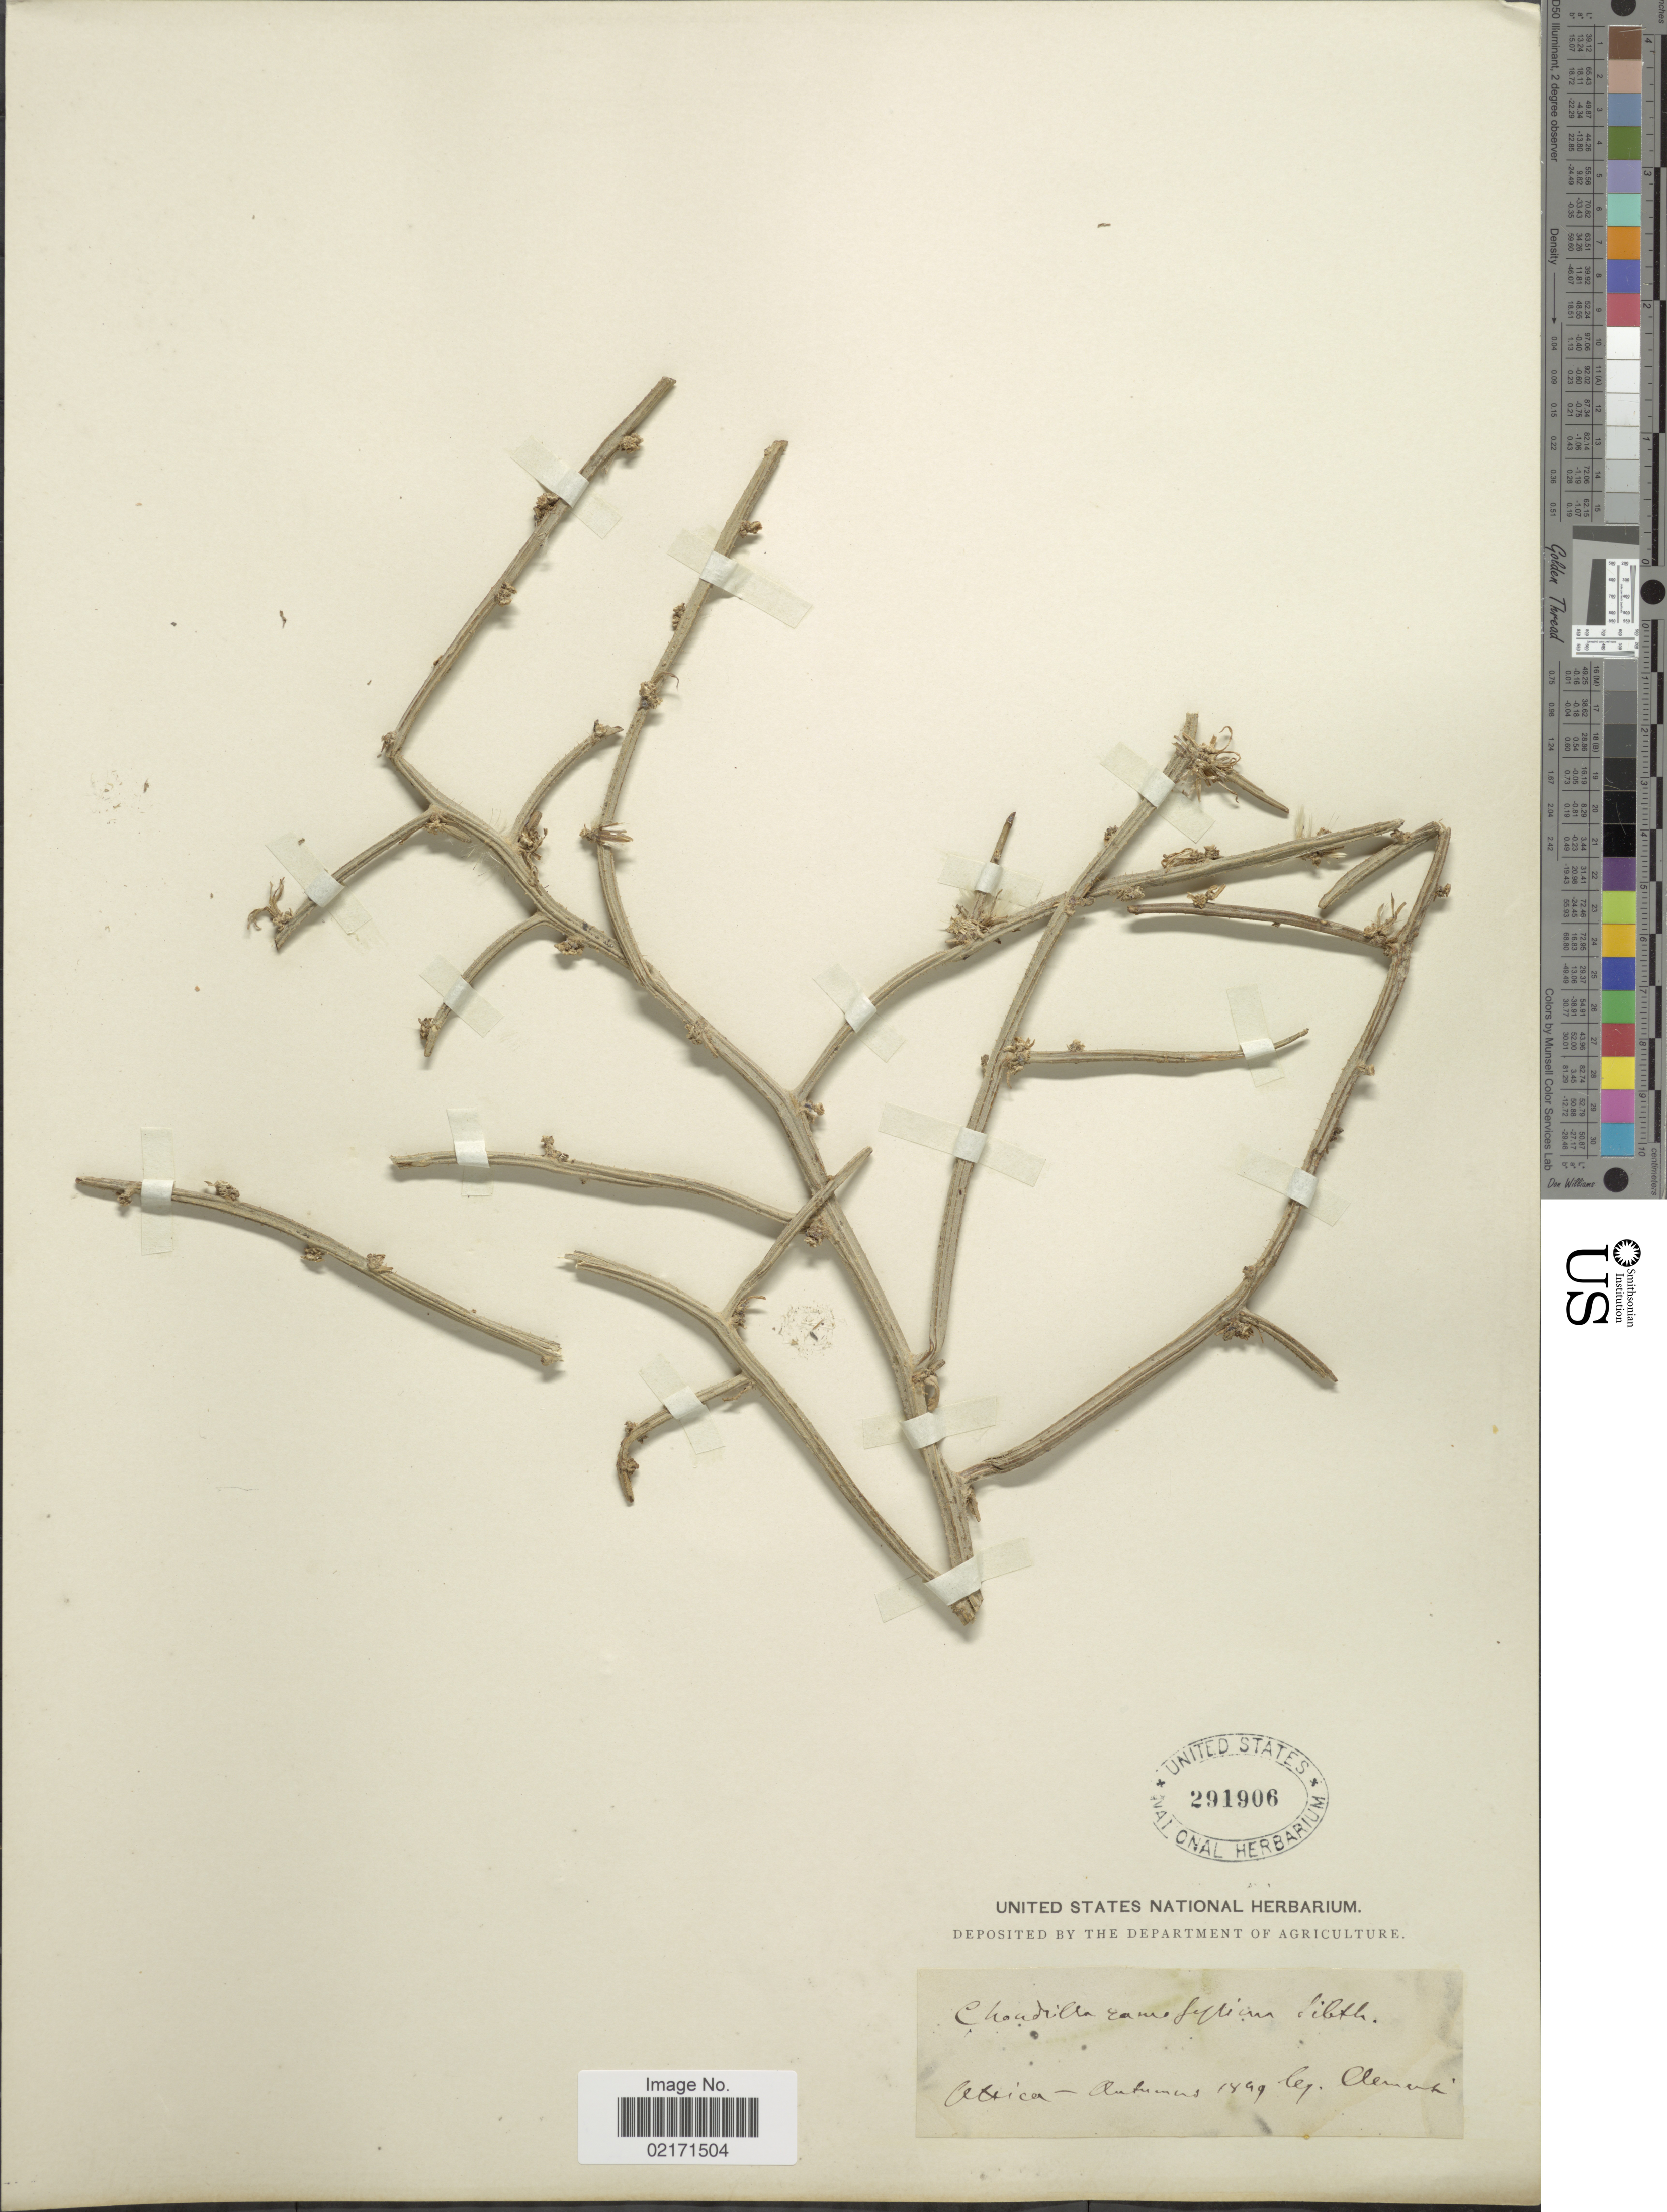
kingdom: Plantae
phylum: Tracheophyta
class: Magnoliopsida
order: Asterales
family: Asteraceae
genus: Chondrilla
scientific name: Chondrilla ramosissima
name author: Sm.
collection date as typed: Autum 1899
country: Greece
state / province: Attica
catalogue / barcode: US 291906